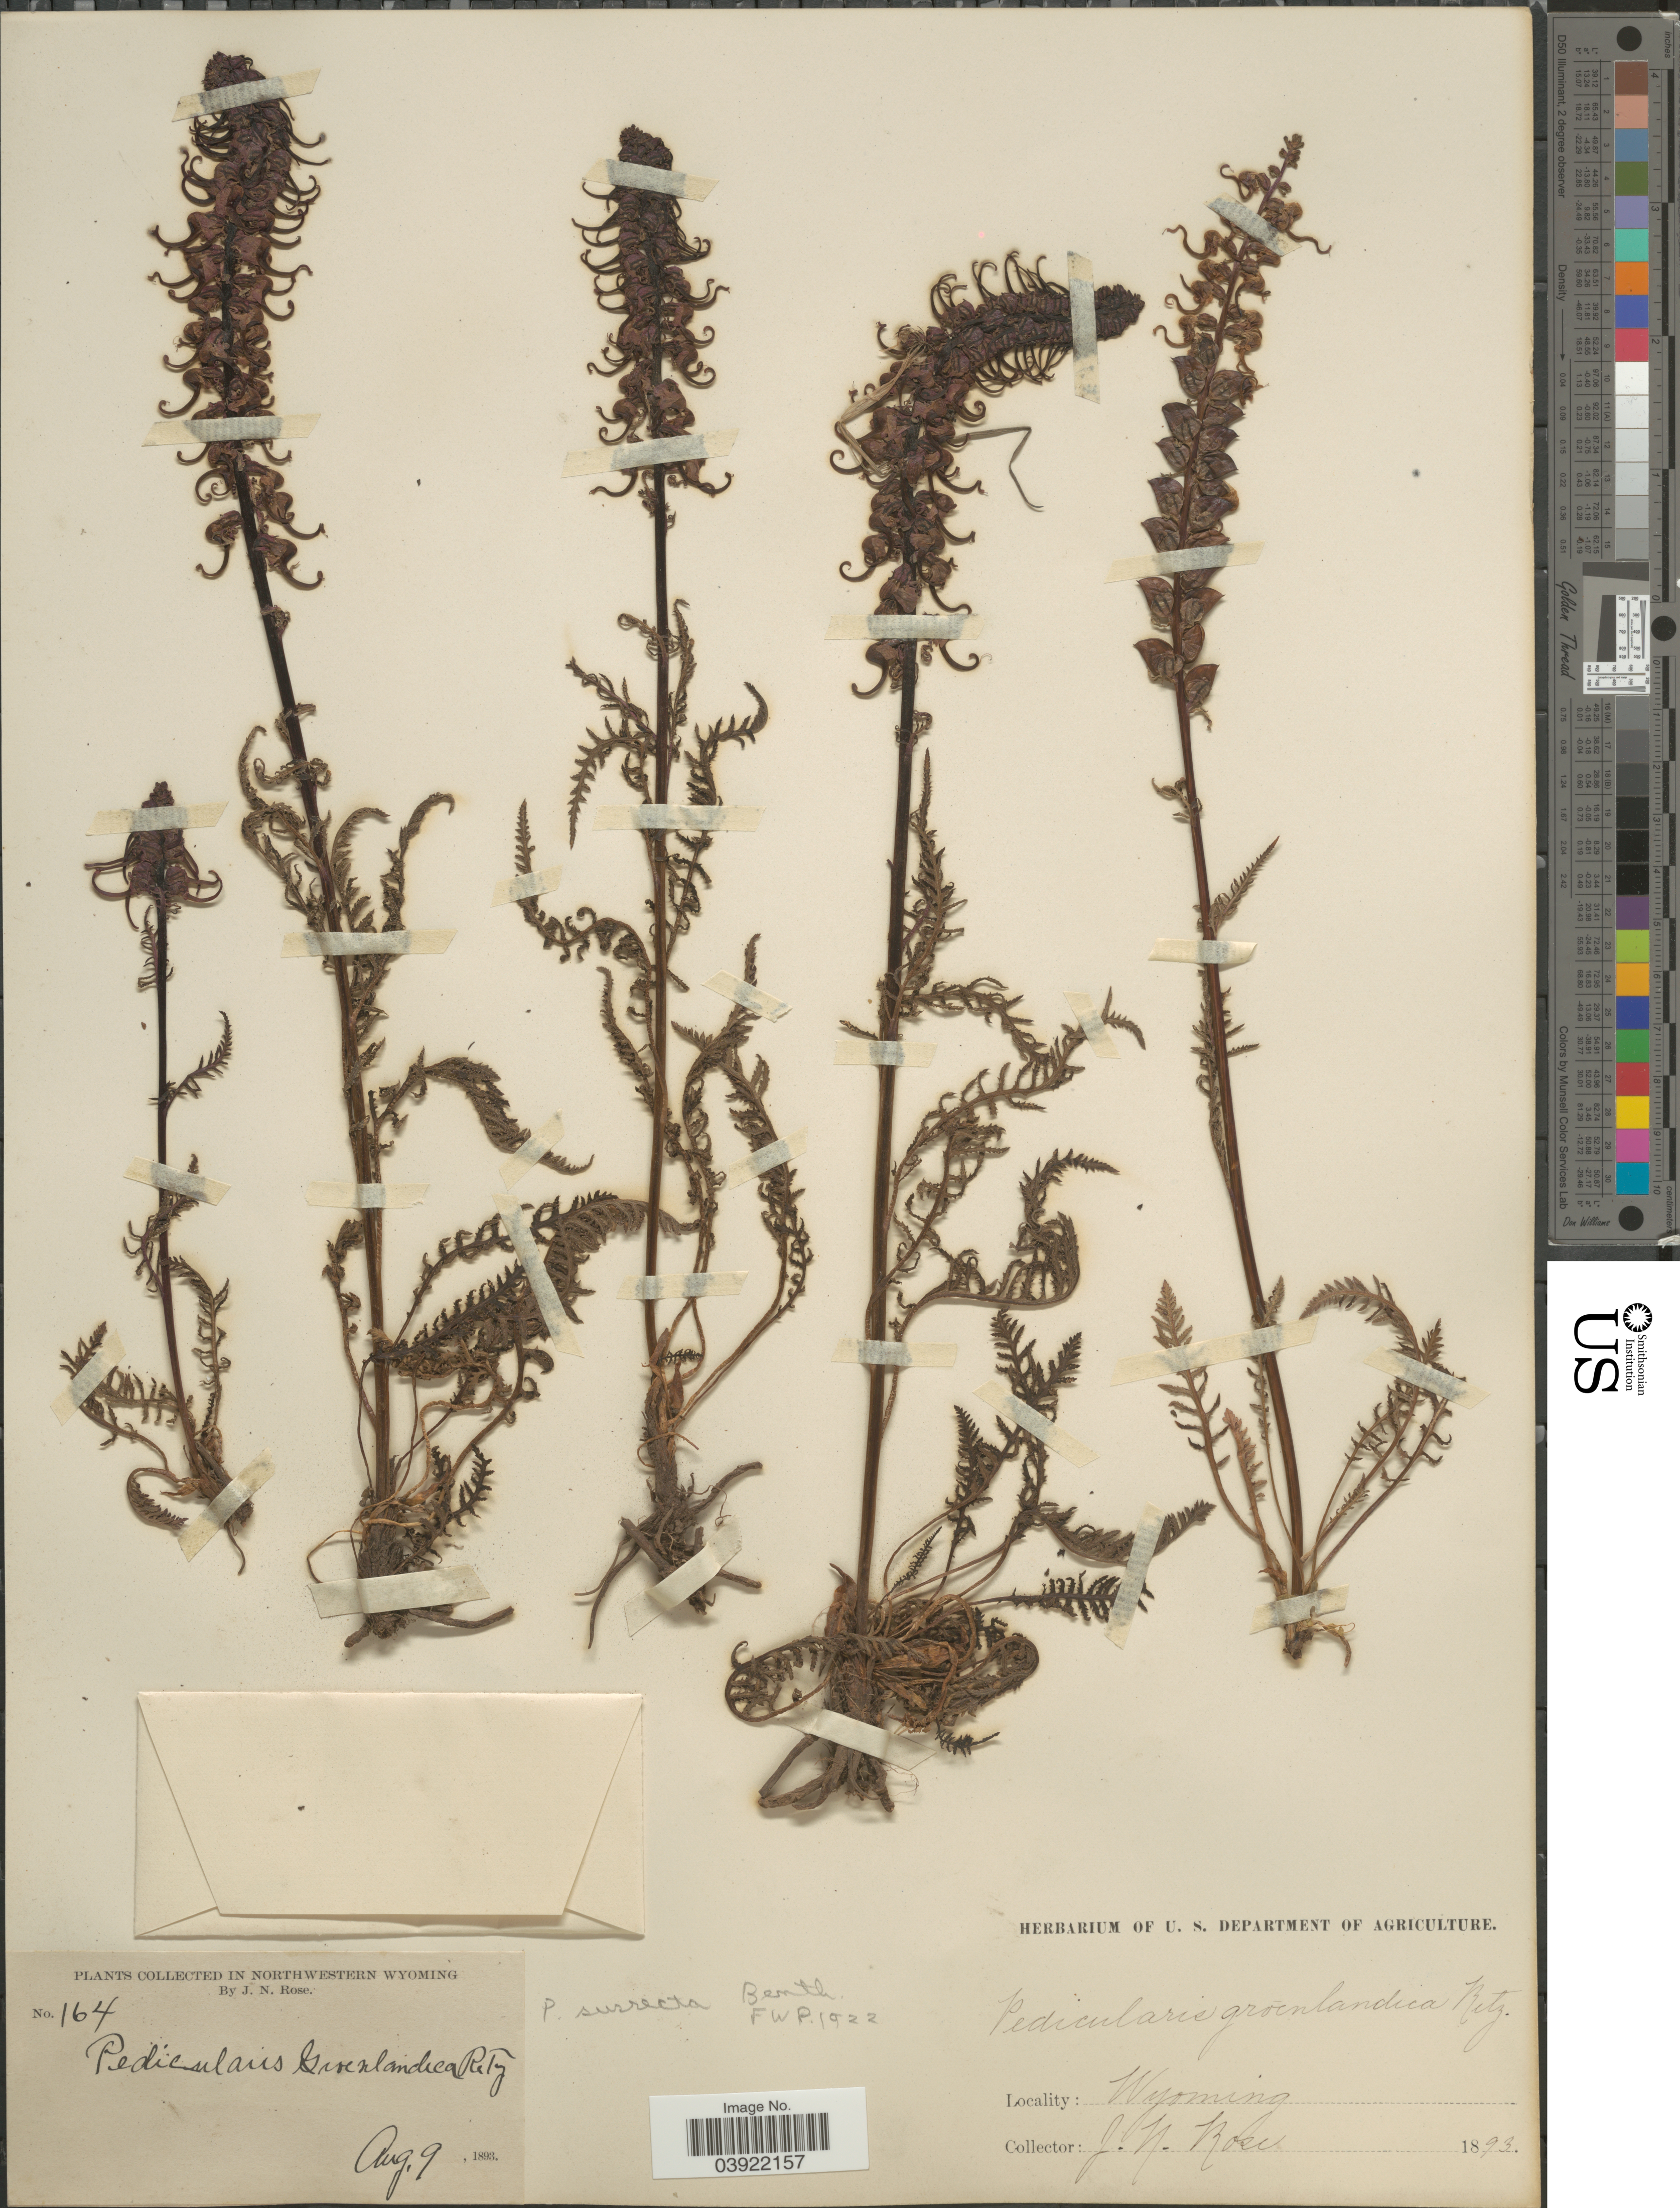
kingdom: Plantae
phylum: Tracheophyta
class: Magnoliopsida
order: Lamiales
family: Orobanchaceae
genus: Pedicularis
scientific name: Pedicularis groenlandica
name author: Retz.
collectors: J. N. Rose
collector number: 164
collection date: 1893-08-09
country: United States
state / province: Wyoming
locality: Northwestern Wyoming.